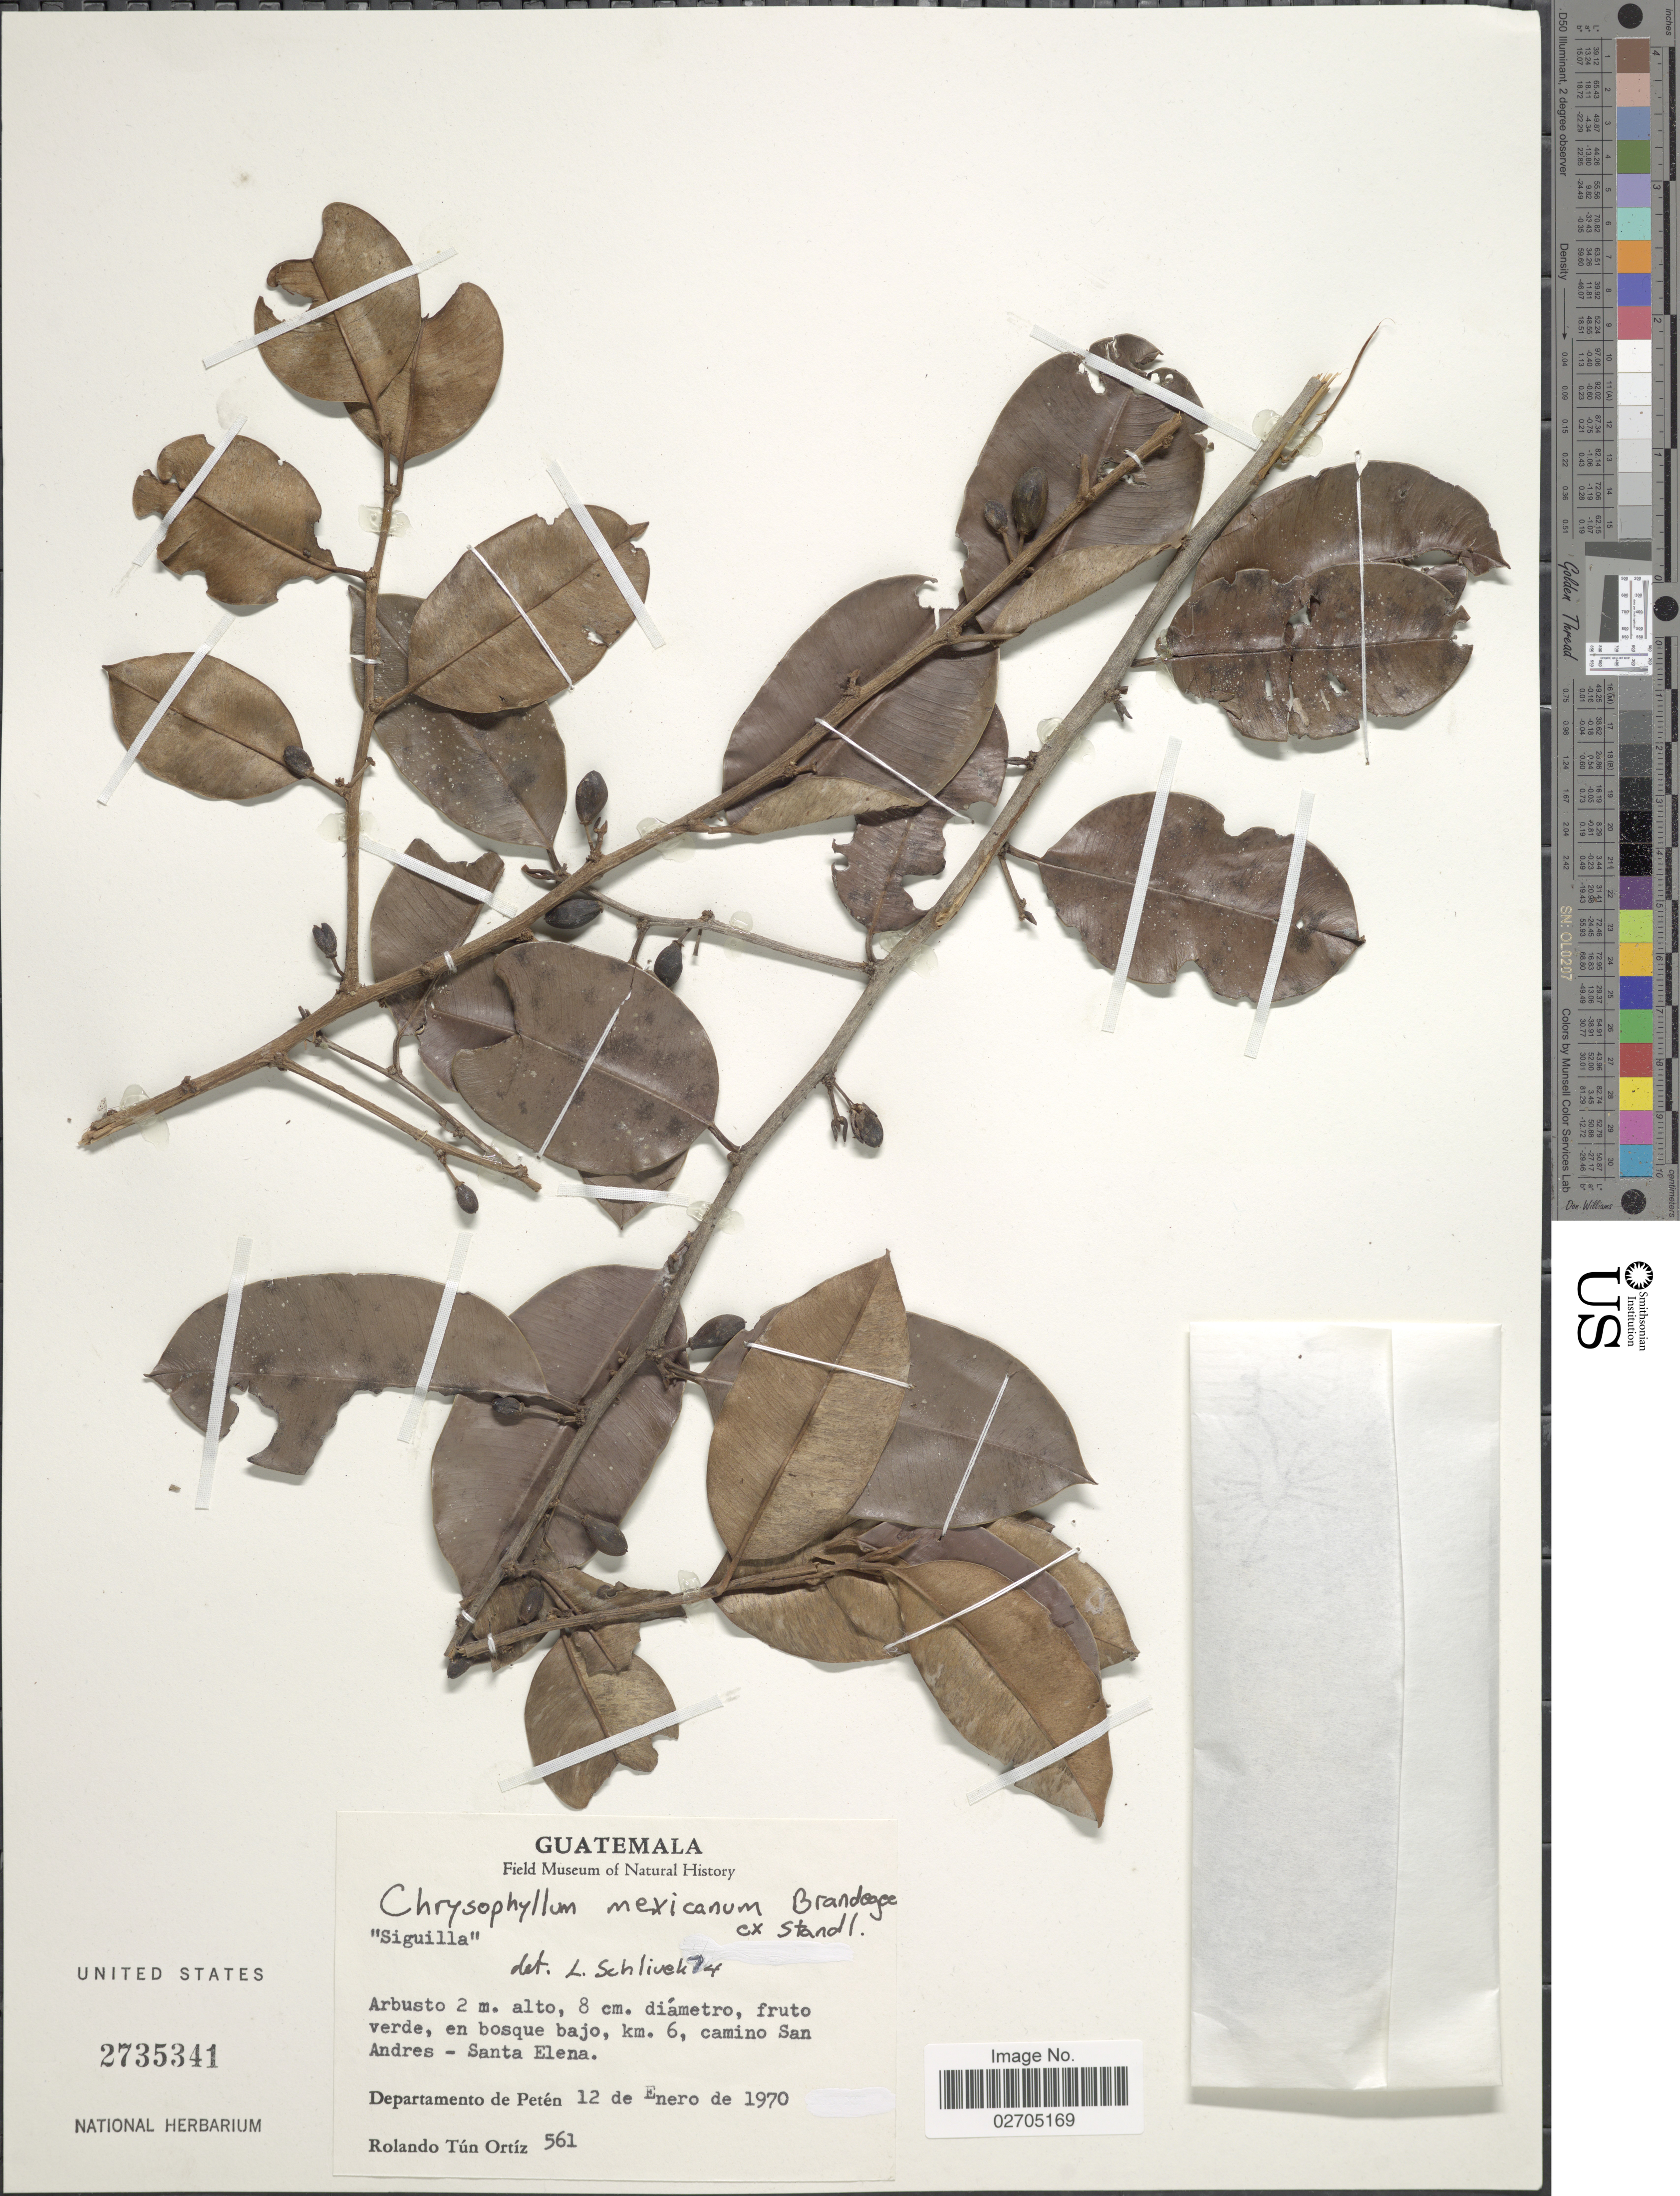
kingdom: Plantae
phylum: Tracheophyta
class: Magnoliopsida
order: Ericales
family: Sapotaceae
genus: Chrysophyllum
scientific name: Chrysophyllum mexicanum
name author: Brandegee ex Standl.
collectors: R. T. Ortíz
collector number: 561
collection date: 1970-01-12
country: Guatemala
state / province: El Petén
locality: En bosque bajo, km. 6, caminoSan Andres-Santa Elena, Peten.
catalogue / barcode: US 2735341